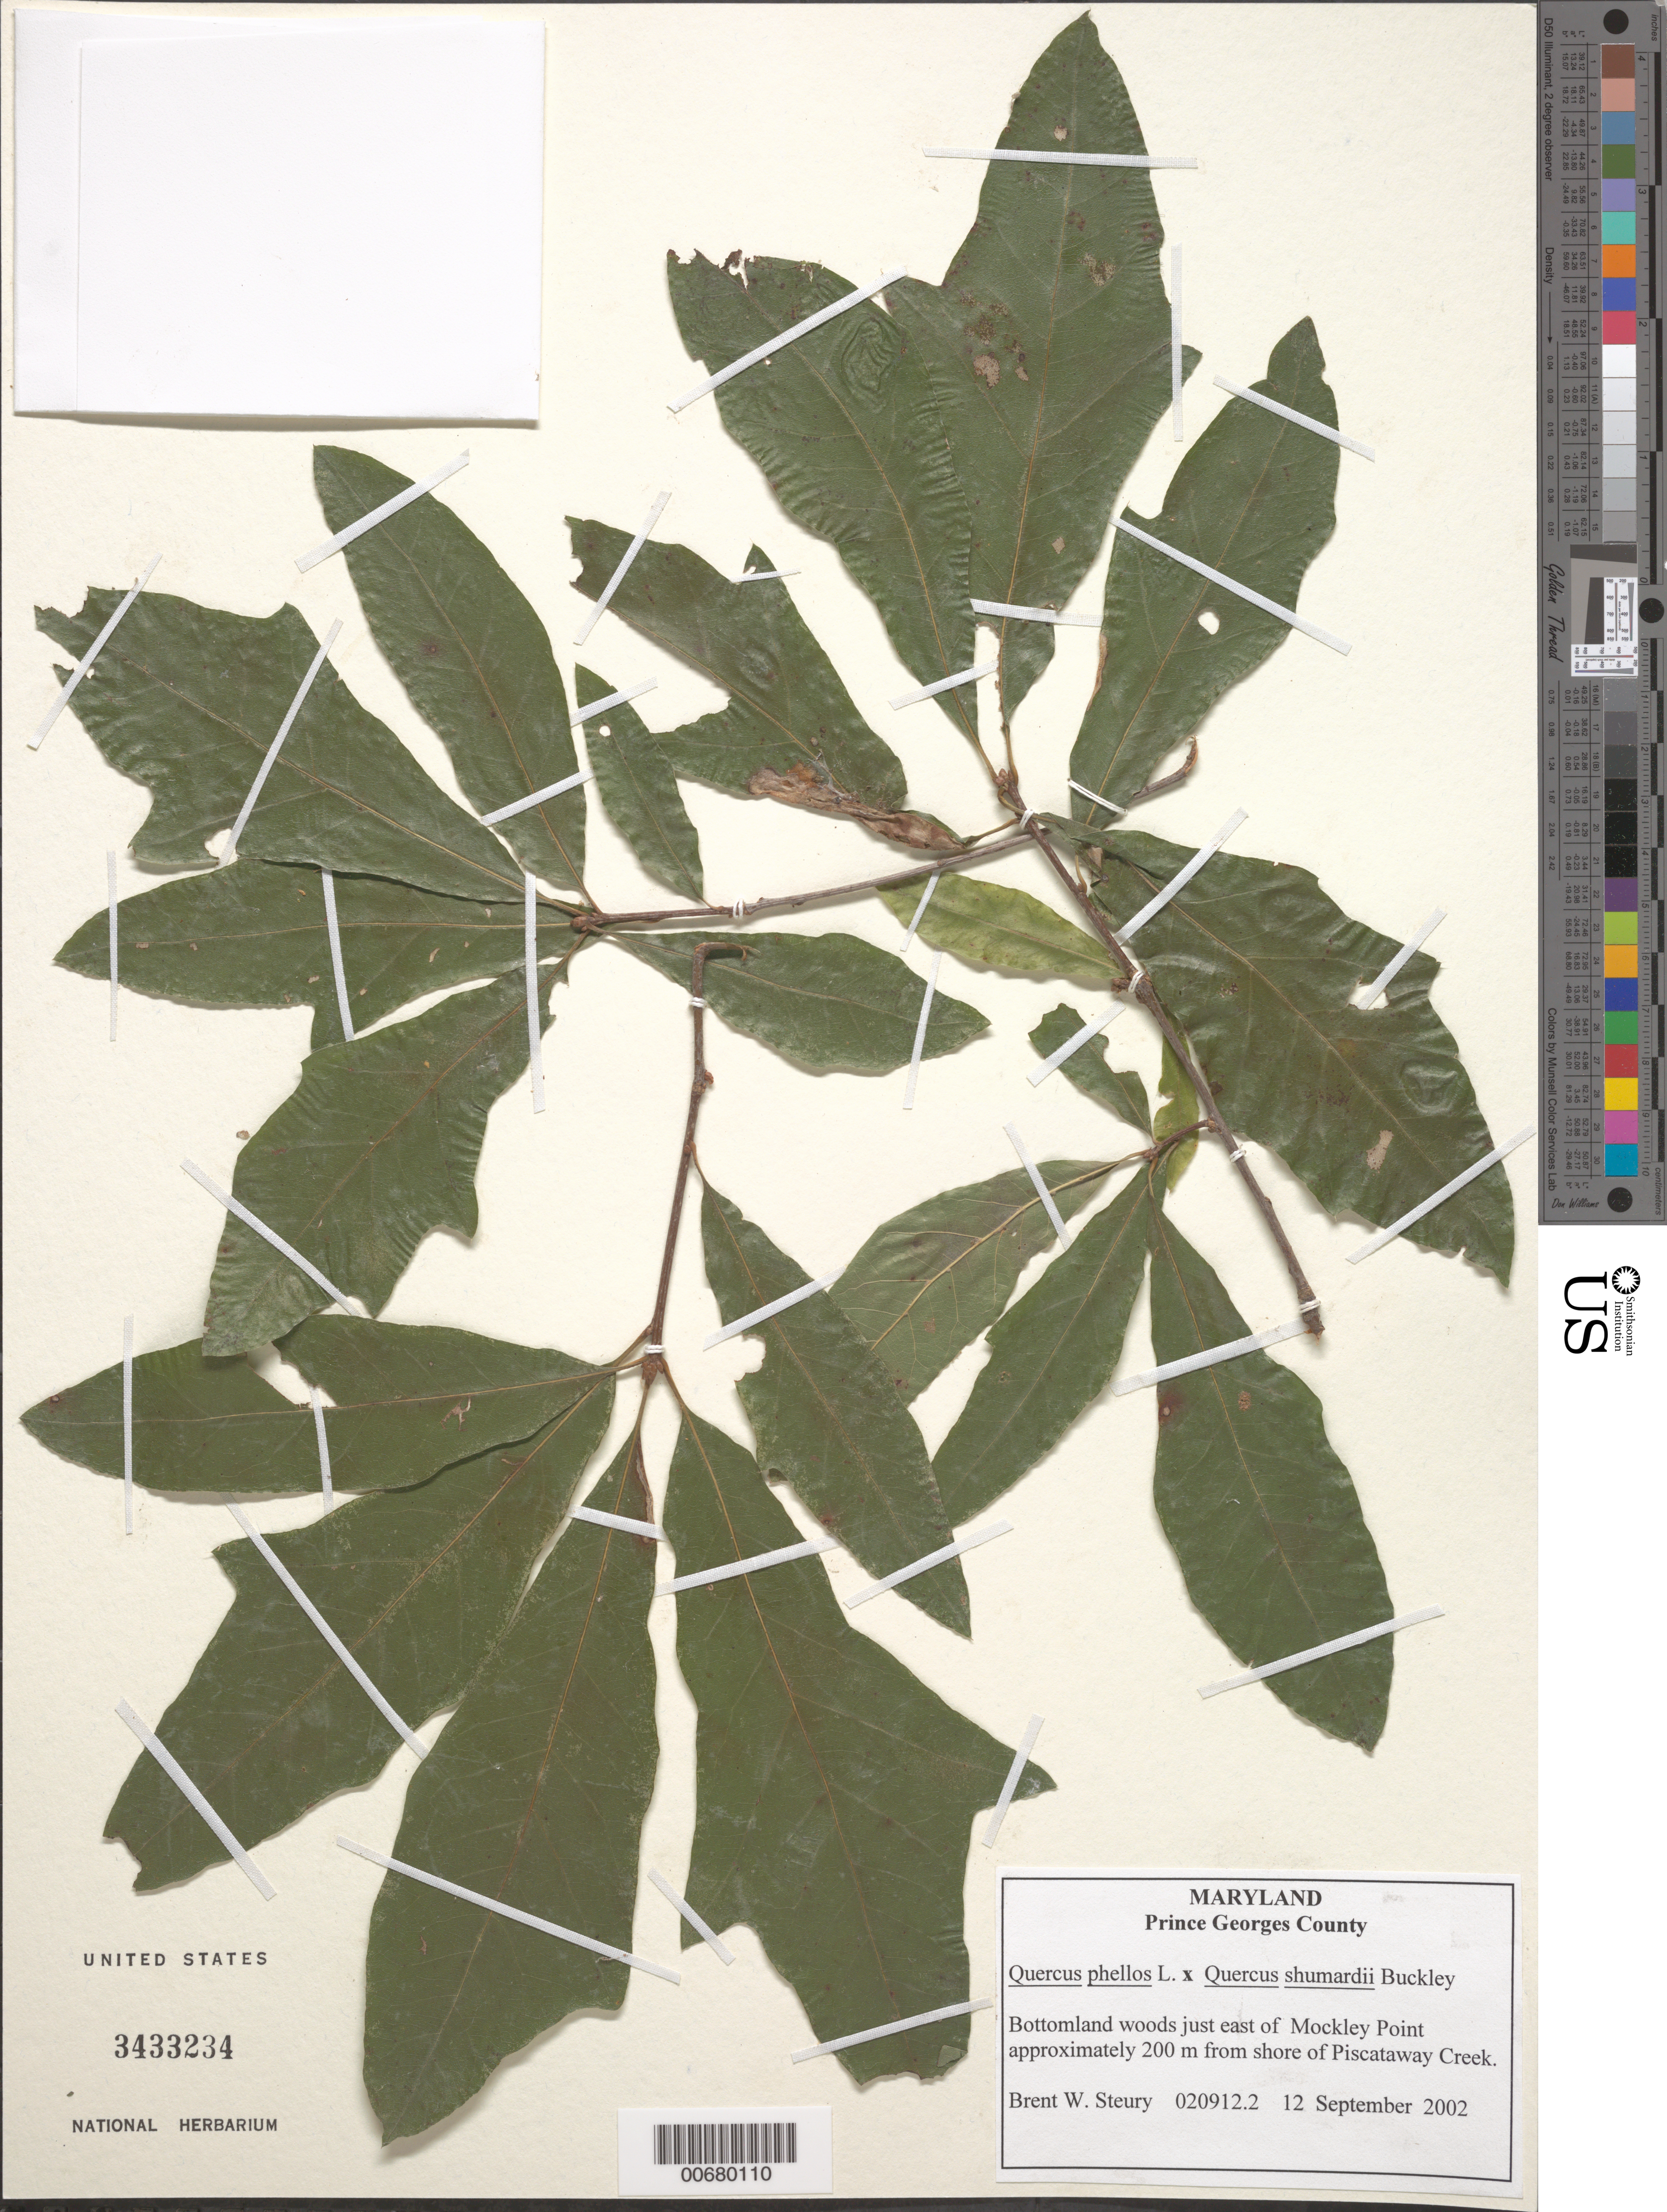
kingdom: Plantae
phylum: Tracheophyta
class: Magnoliopsida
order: Fagales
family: Fagaceae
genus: Quercus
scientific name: Quercus phellos x Q. shumardii Buckley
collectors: B. Steury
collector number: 020912.2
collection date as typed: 12 September 2002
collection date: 2002-09-12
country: United States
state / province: Maryland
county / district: Prince George's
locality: Just east of Mockley Point approximately 200 m from shore of Piscataway Creek.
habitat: bottomland woods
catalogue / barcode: US 3433234